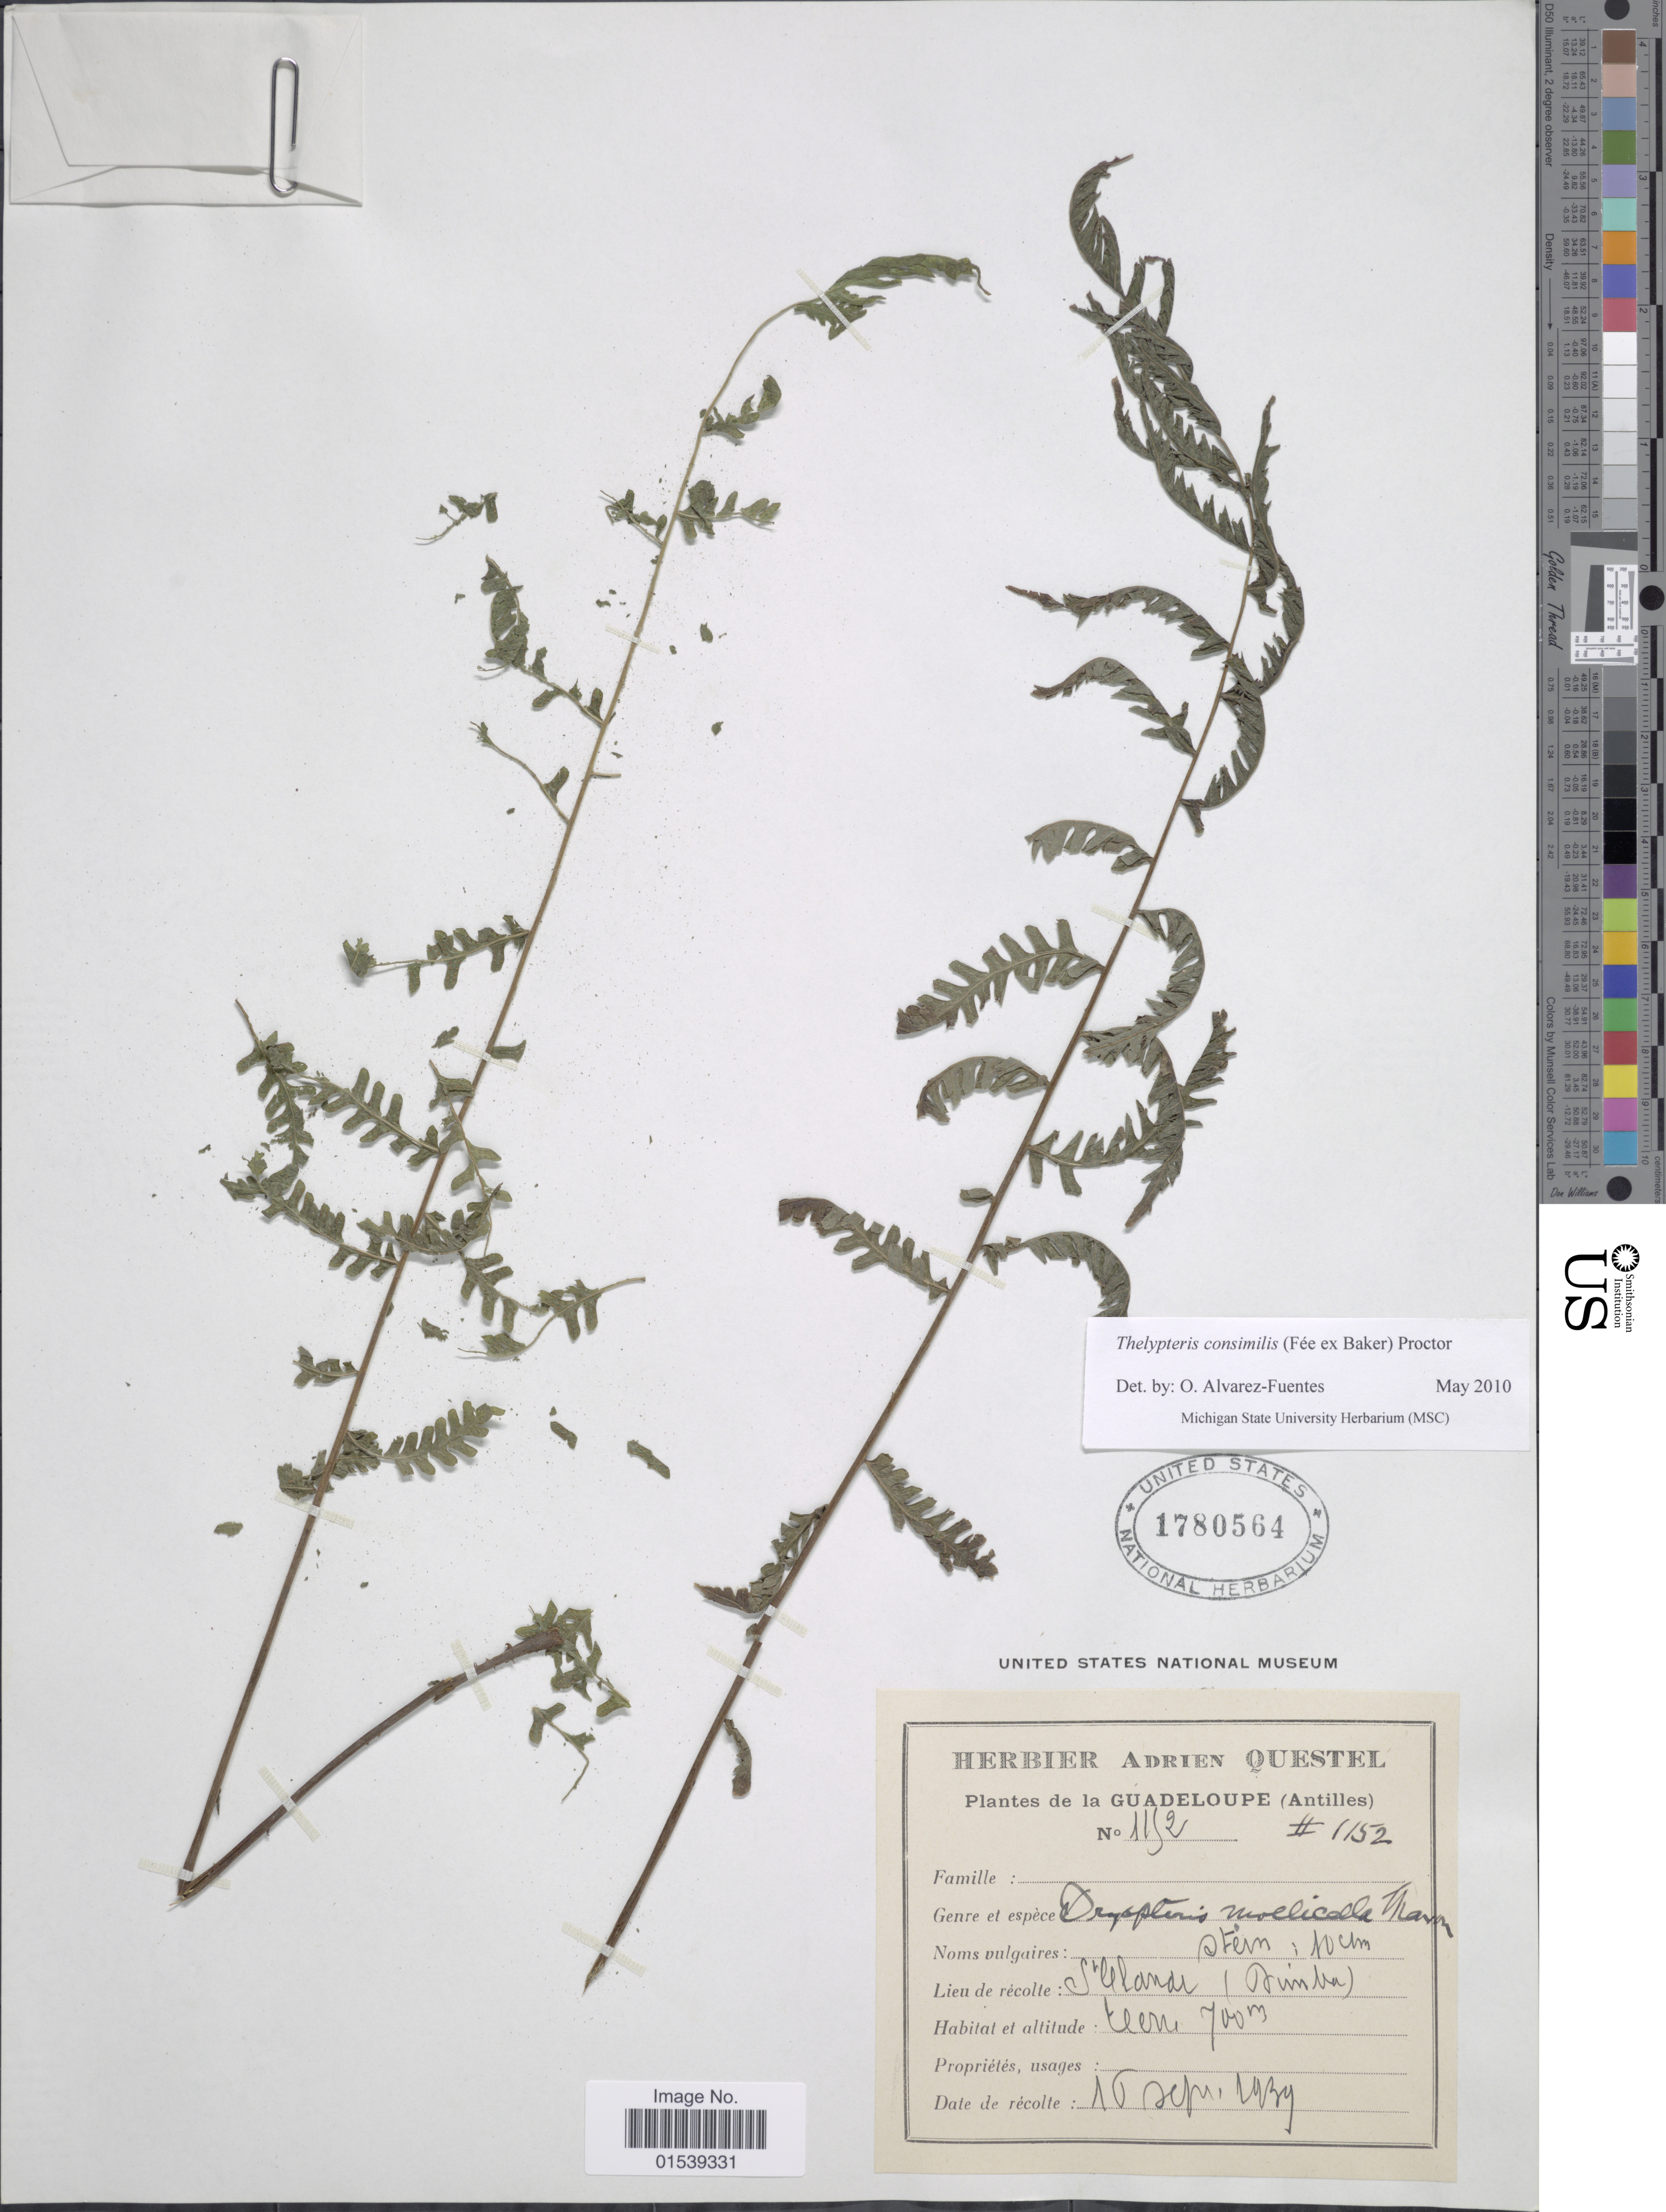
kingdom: Plantae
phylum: Tracheophyta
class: Polypodiopsida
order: Polypodiales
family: Thelypteridaceae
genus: Amauropelta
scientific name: Amauropelta gracilis ined. 2015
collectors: ex herb. A. Questal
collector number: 1152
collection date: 1939-09-16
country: Guadeloupe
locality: St. Claude, Dimba.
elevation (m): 700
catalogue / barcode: US 1780564